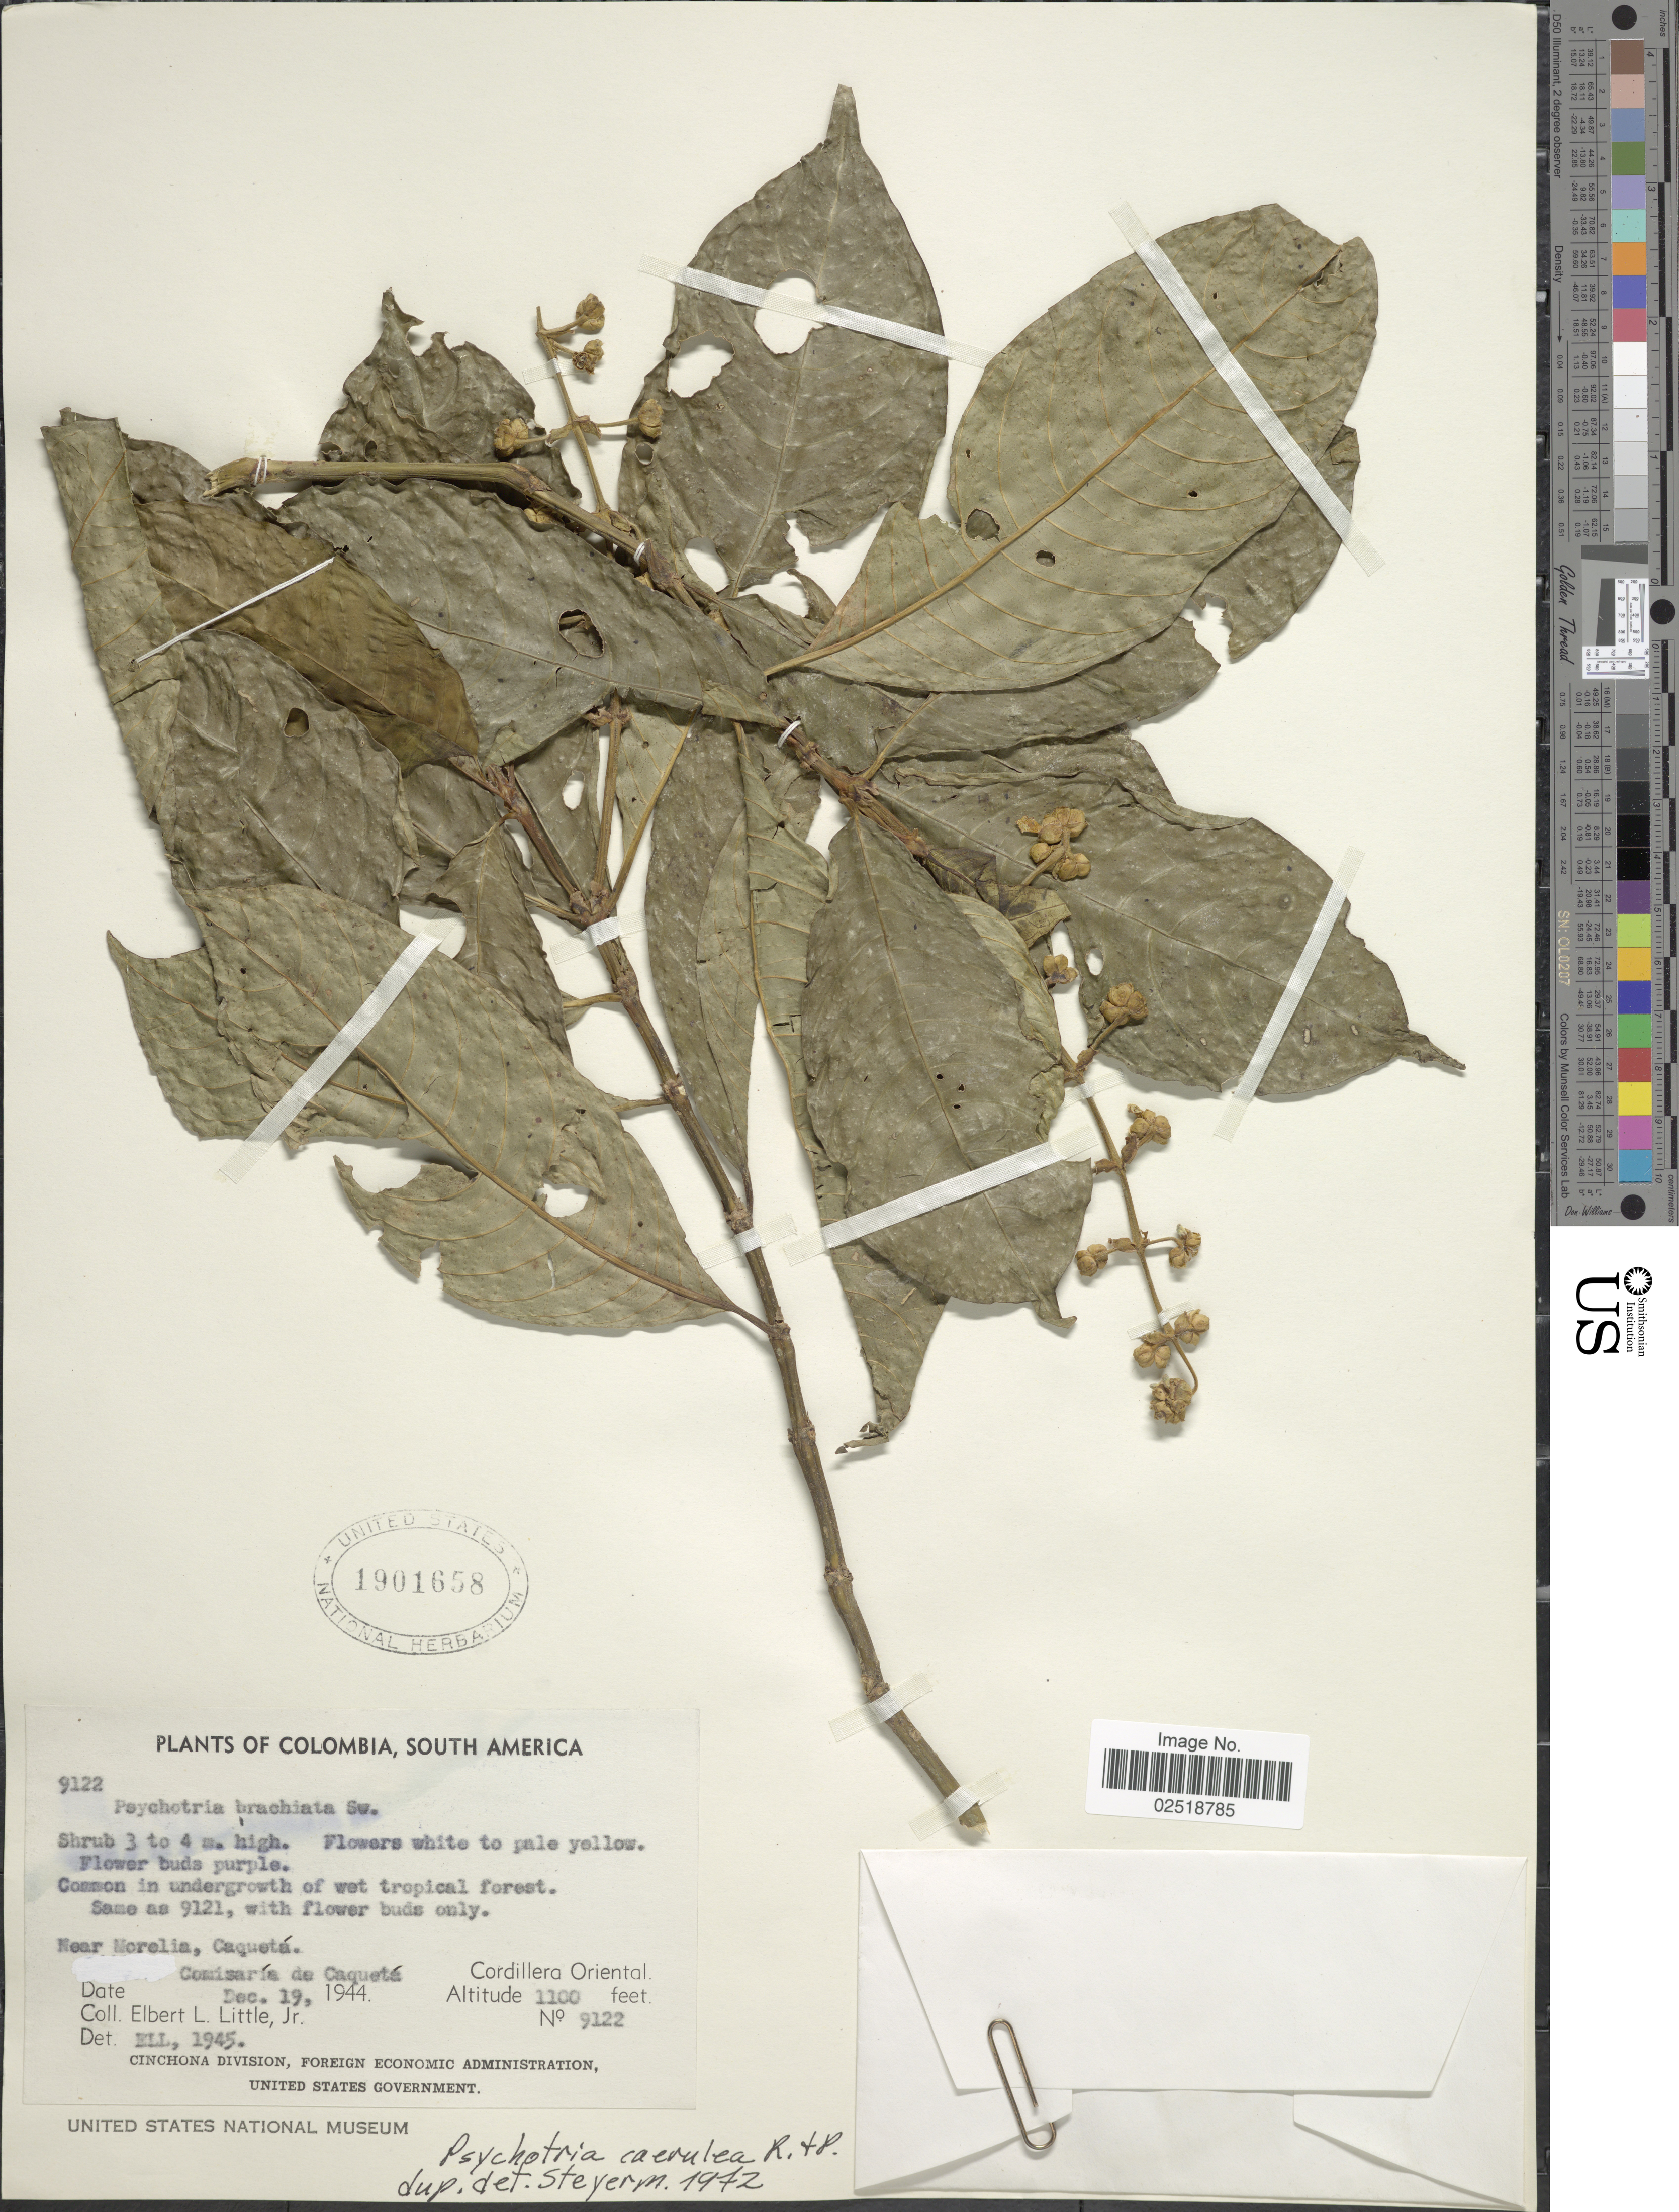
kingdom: Plantae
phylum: Tracheophyta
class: Magnoliopsida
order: Gentianales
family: Rubiaceae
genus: Psychotria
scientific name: Psychotria caerulea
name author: Ruiz & Pav.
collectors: E. L. Little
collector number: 9122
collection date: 1944-12-19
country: Colombia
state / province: Caquetá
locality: Common in undergrowth of wet tropical forest, Near Morelia, Caquetá, Comisaria de Caquetá, Cordillera Oriental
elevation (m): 335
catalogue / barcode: US 1901658